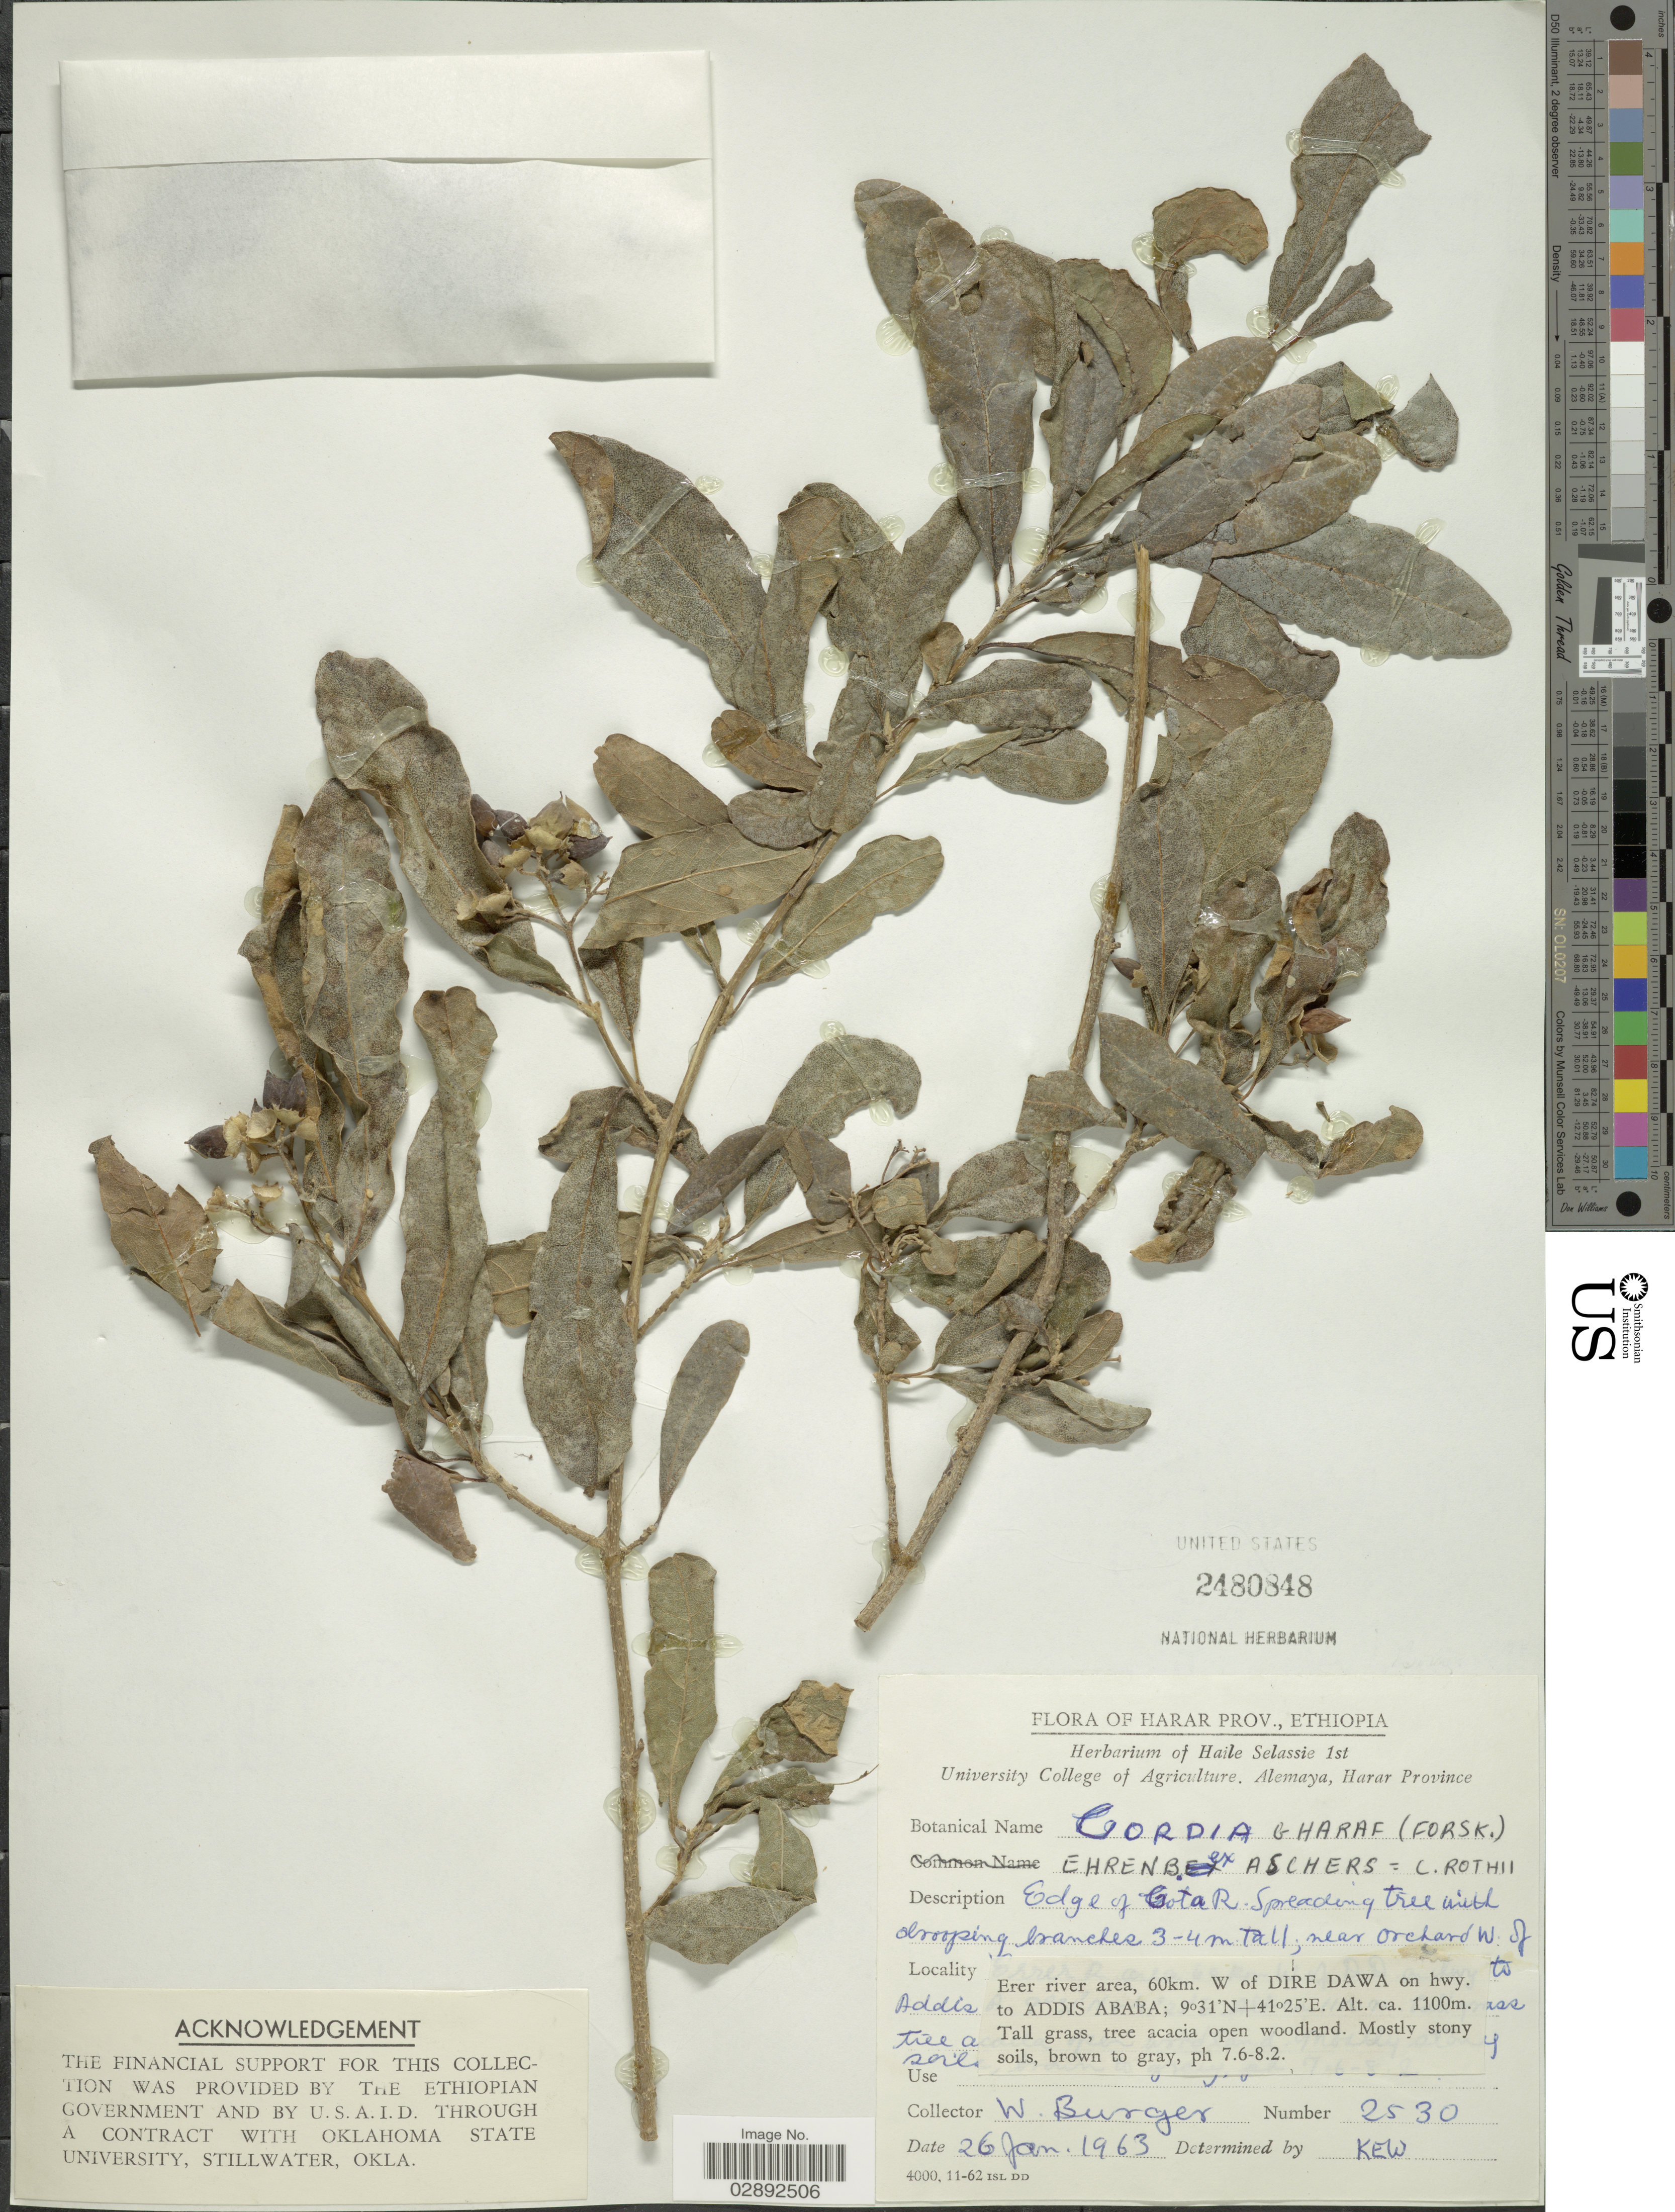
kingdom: Plantae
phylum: Tracheophyta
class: Magnoliopsida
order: Boraginales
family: Cordiaceae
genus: Cordia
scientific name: Cordia rothii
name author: Roem. & Schult.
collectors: W. Burger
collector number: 2530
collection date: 1963-01-26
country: Ethiopia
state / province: Addis Ababa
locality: Harar Prov. Erer river area, 60km. W of Dire Dawa on hwy. to Addis Ababa.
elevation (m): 1100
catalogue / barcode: US 2480848